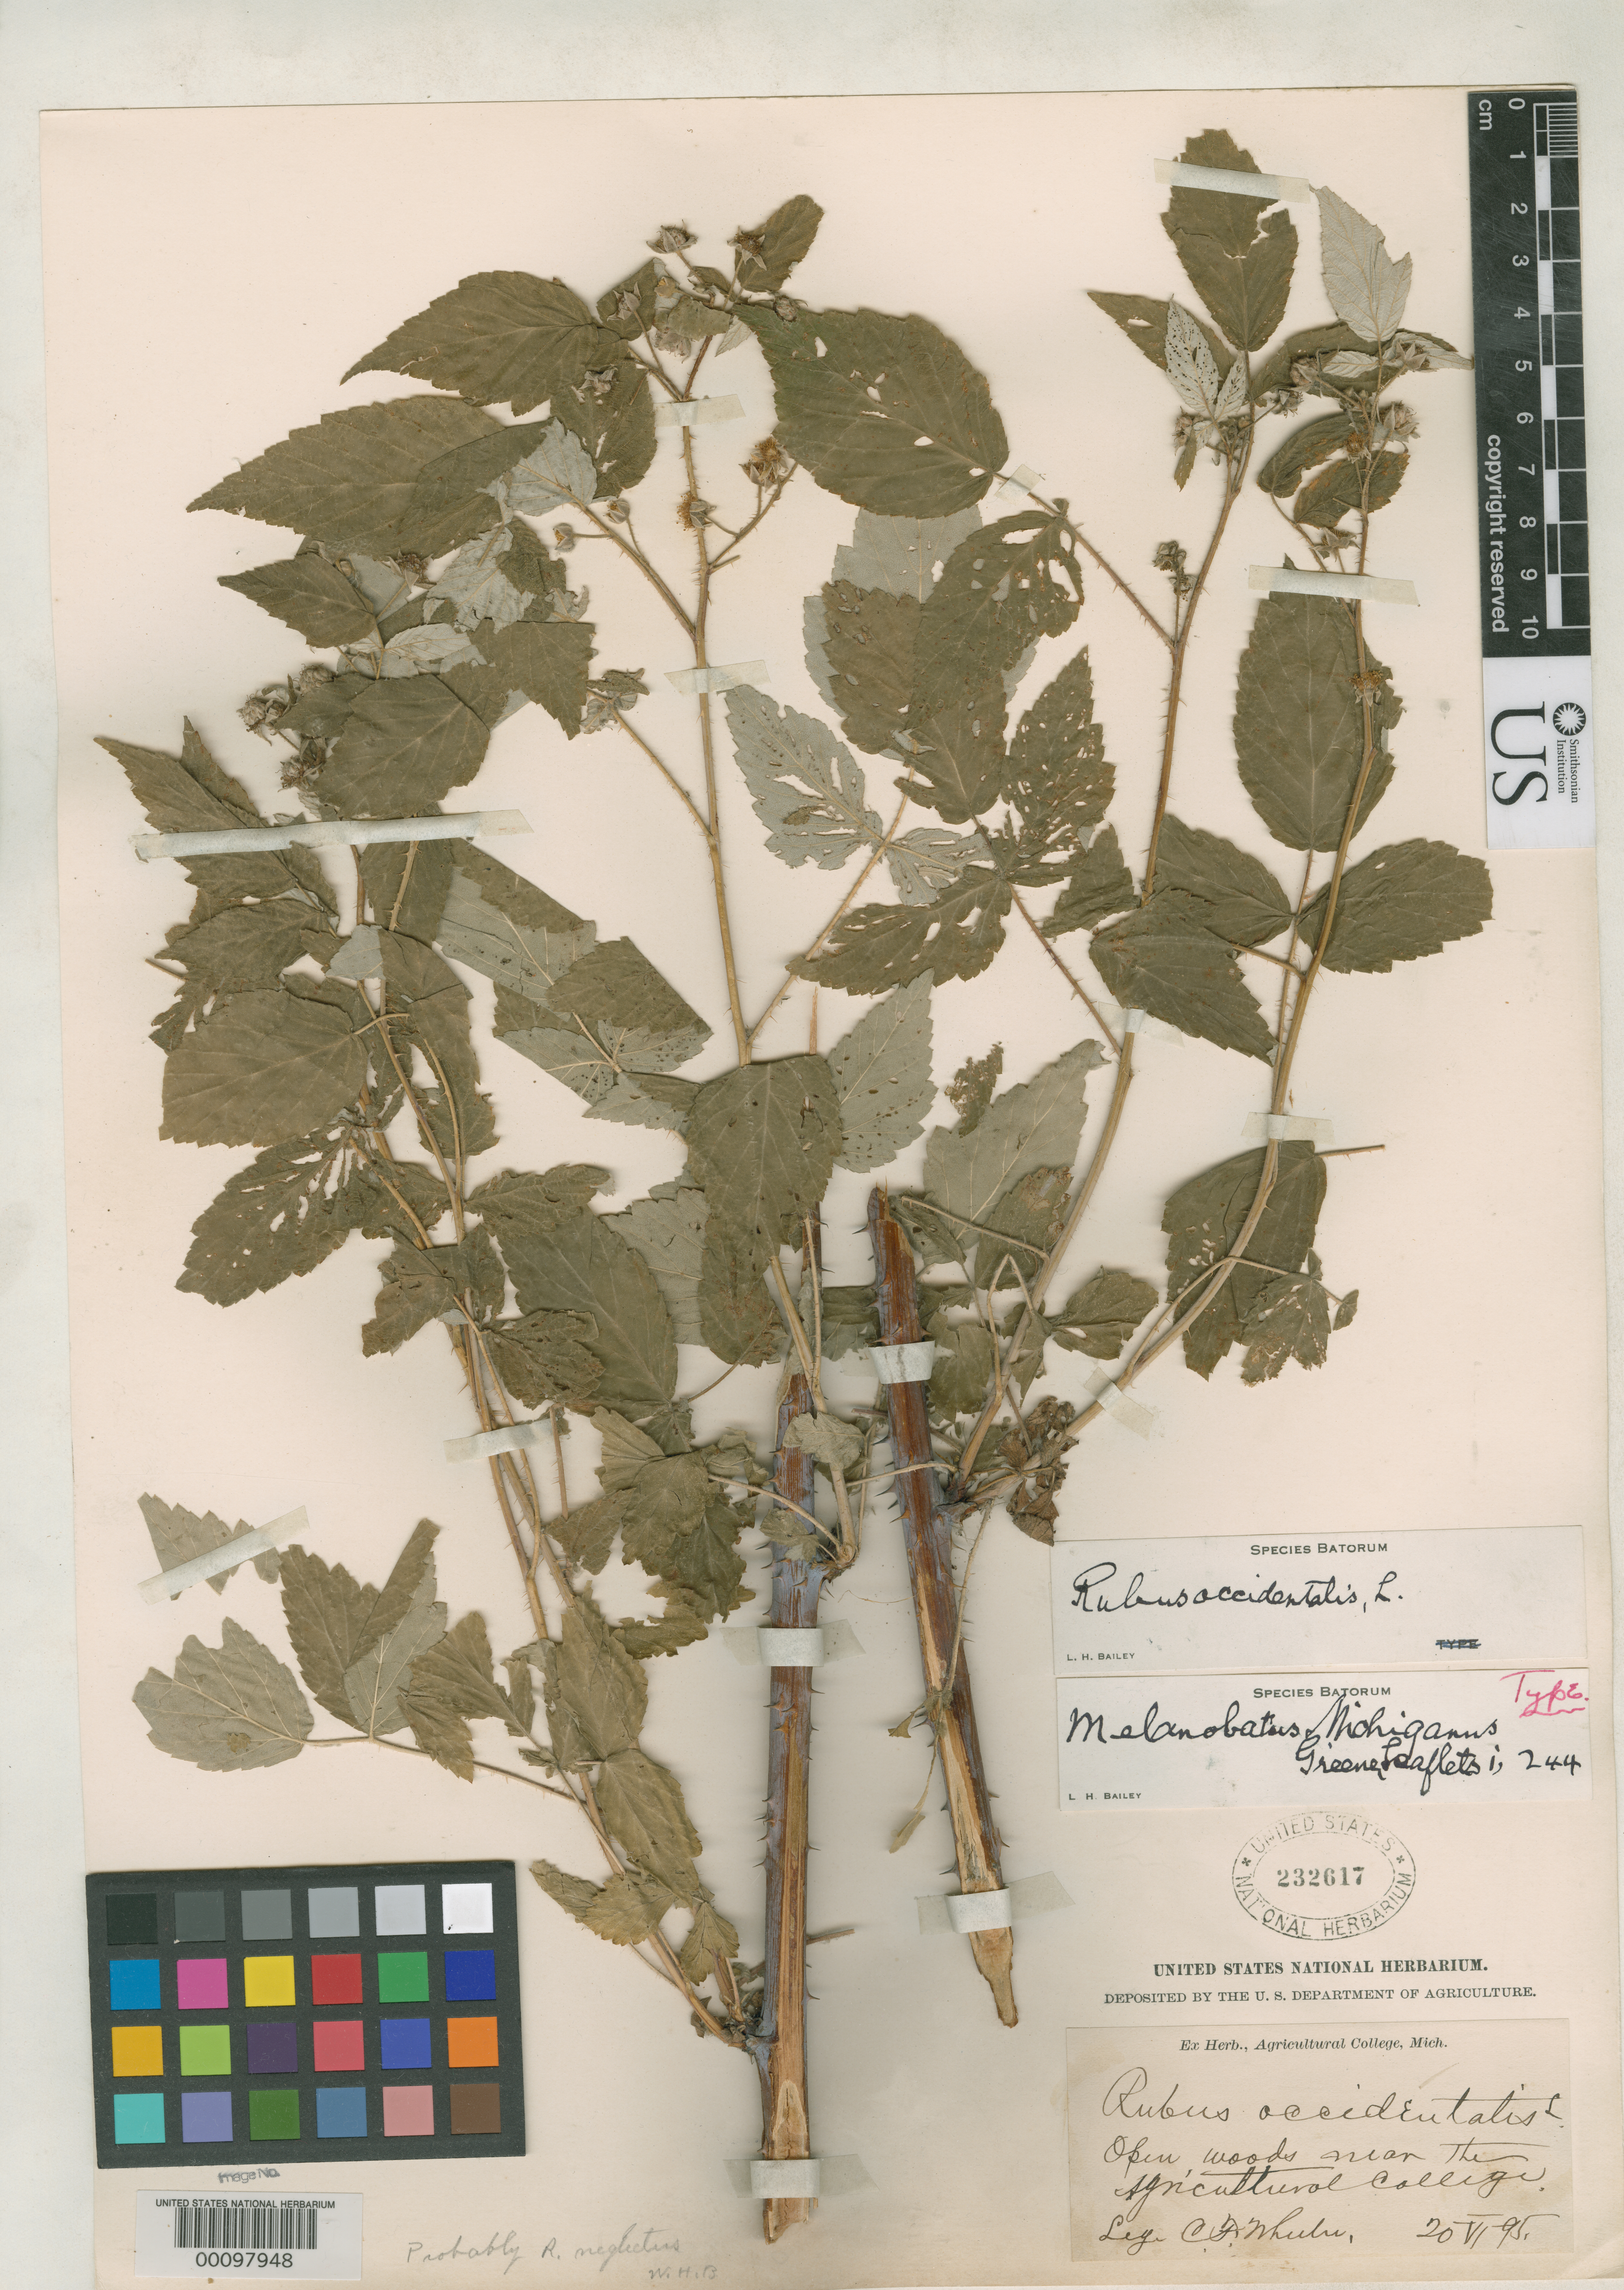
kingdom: Plantae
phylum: Tracheophyta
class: Magnoliopsida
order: Rosales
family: Rosaceae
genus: Melanobatus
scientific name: Melanobatus michiganus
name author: Greene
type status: Isotype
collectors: C. Wheeler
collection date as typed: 20 Jun 1895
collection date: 1895-06-20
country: United States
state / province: Michigan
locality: Woods near agricultural college.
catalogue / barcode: US 232617